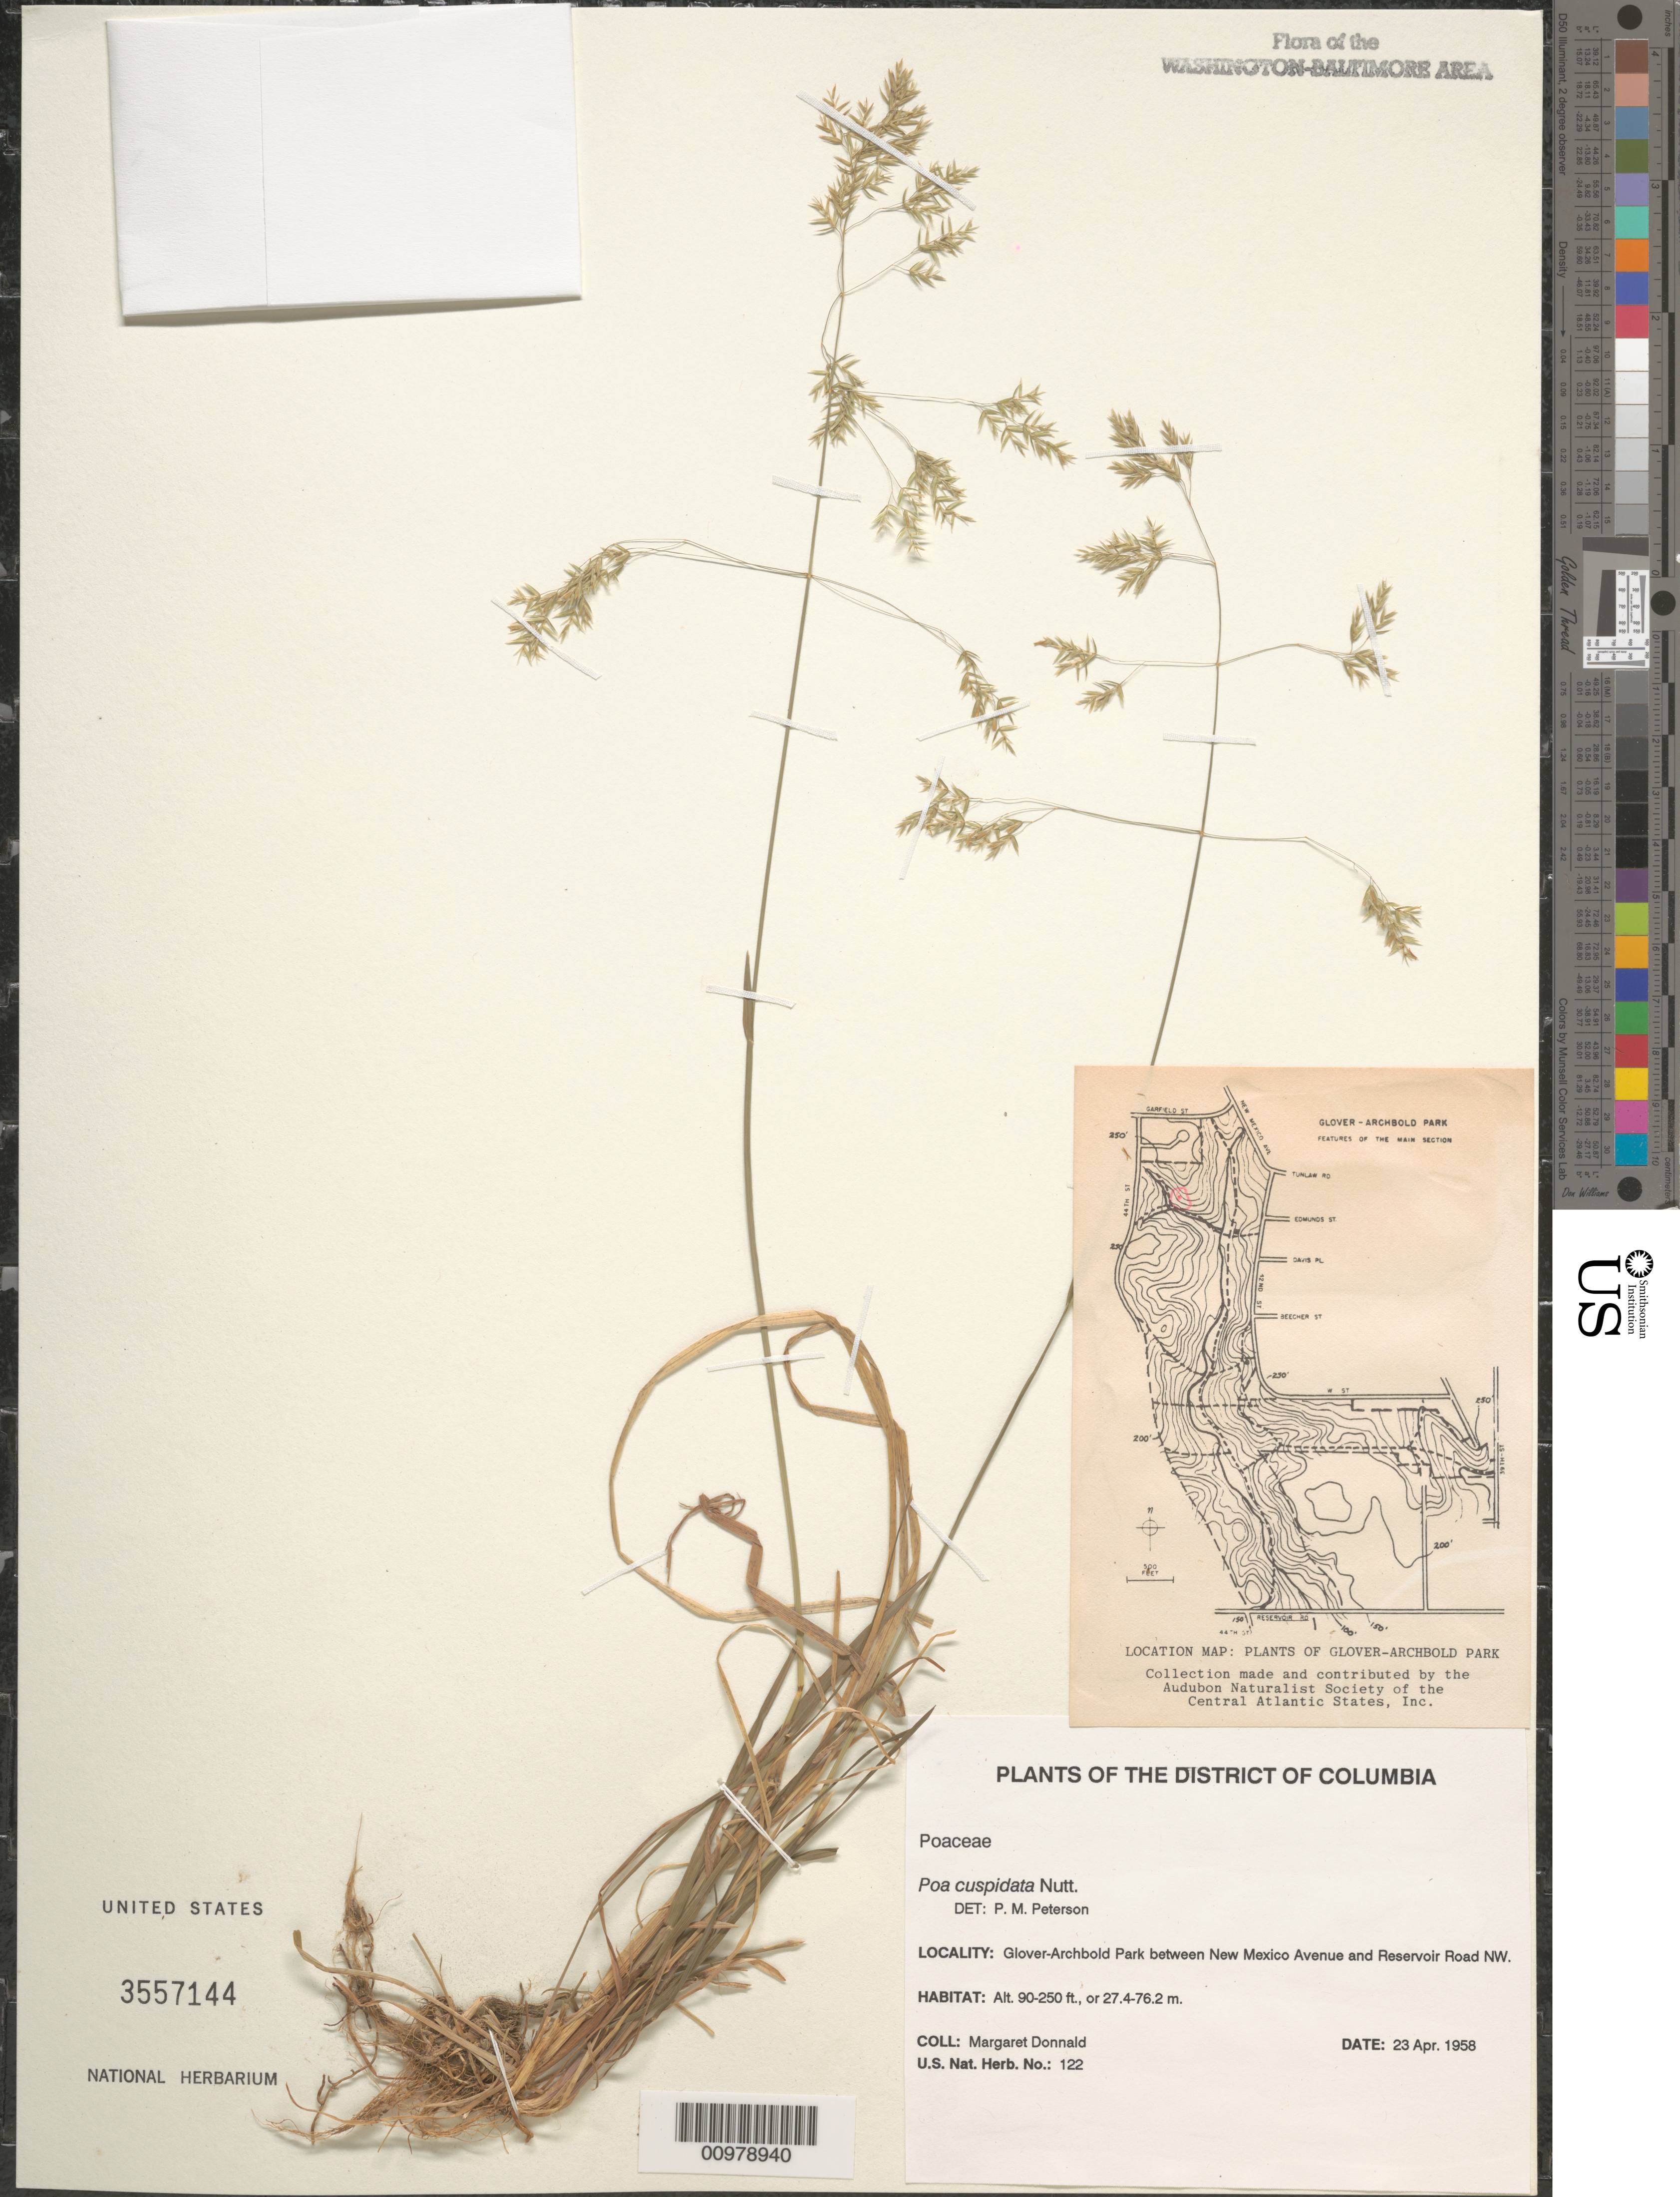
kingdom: Plantae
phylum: Tracheophyta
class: Liliopsida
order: Poales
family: Poaceae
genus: Poa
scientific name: Poa cuspidata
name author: Nutt.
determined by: Peterson, Paul M., (BOT), Smithsonian Institution - National Museum of Natural History (UNITED STATES)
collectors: M. Donnald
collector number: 122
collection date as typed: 23 Apr 1958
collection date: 1958-04-23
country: United States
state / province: District of Columbia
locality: Glover-Archbold Park between New Mexico Avenue and Reservoir Road NW.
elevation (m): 27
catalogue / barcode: US 3557144